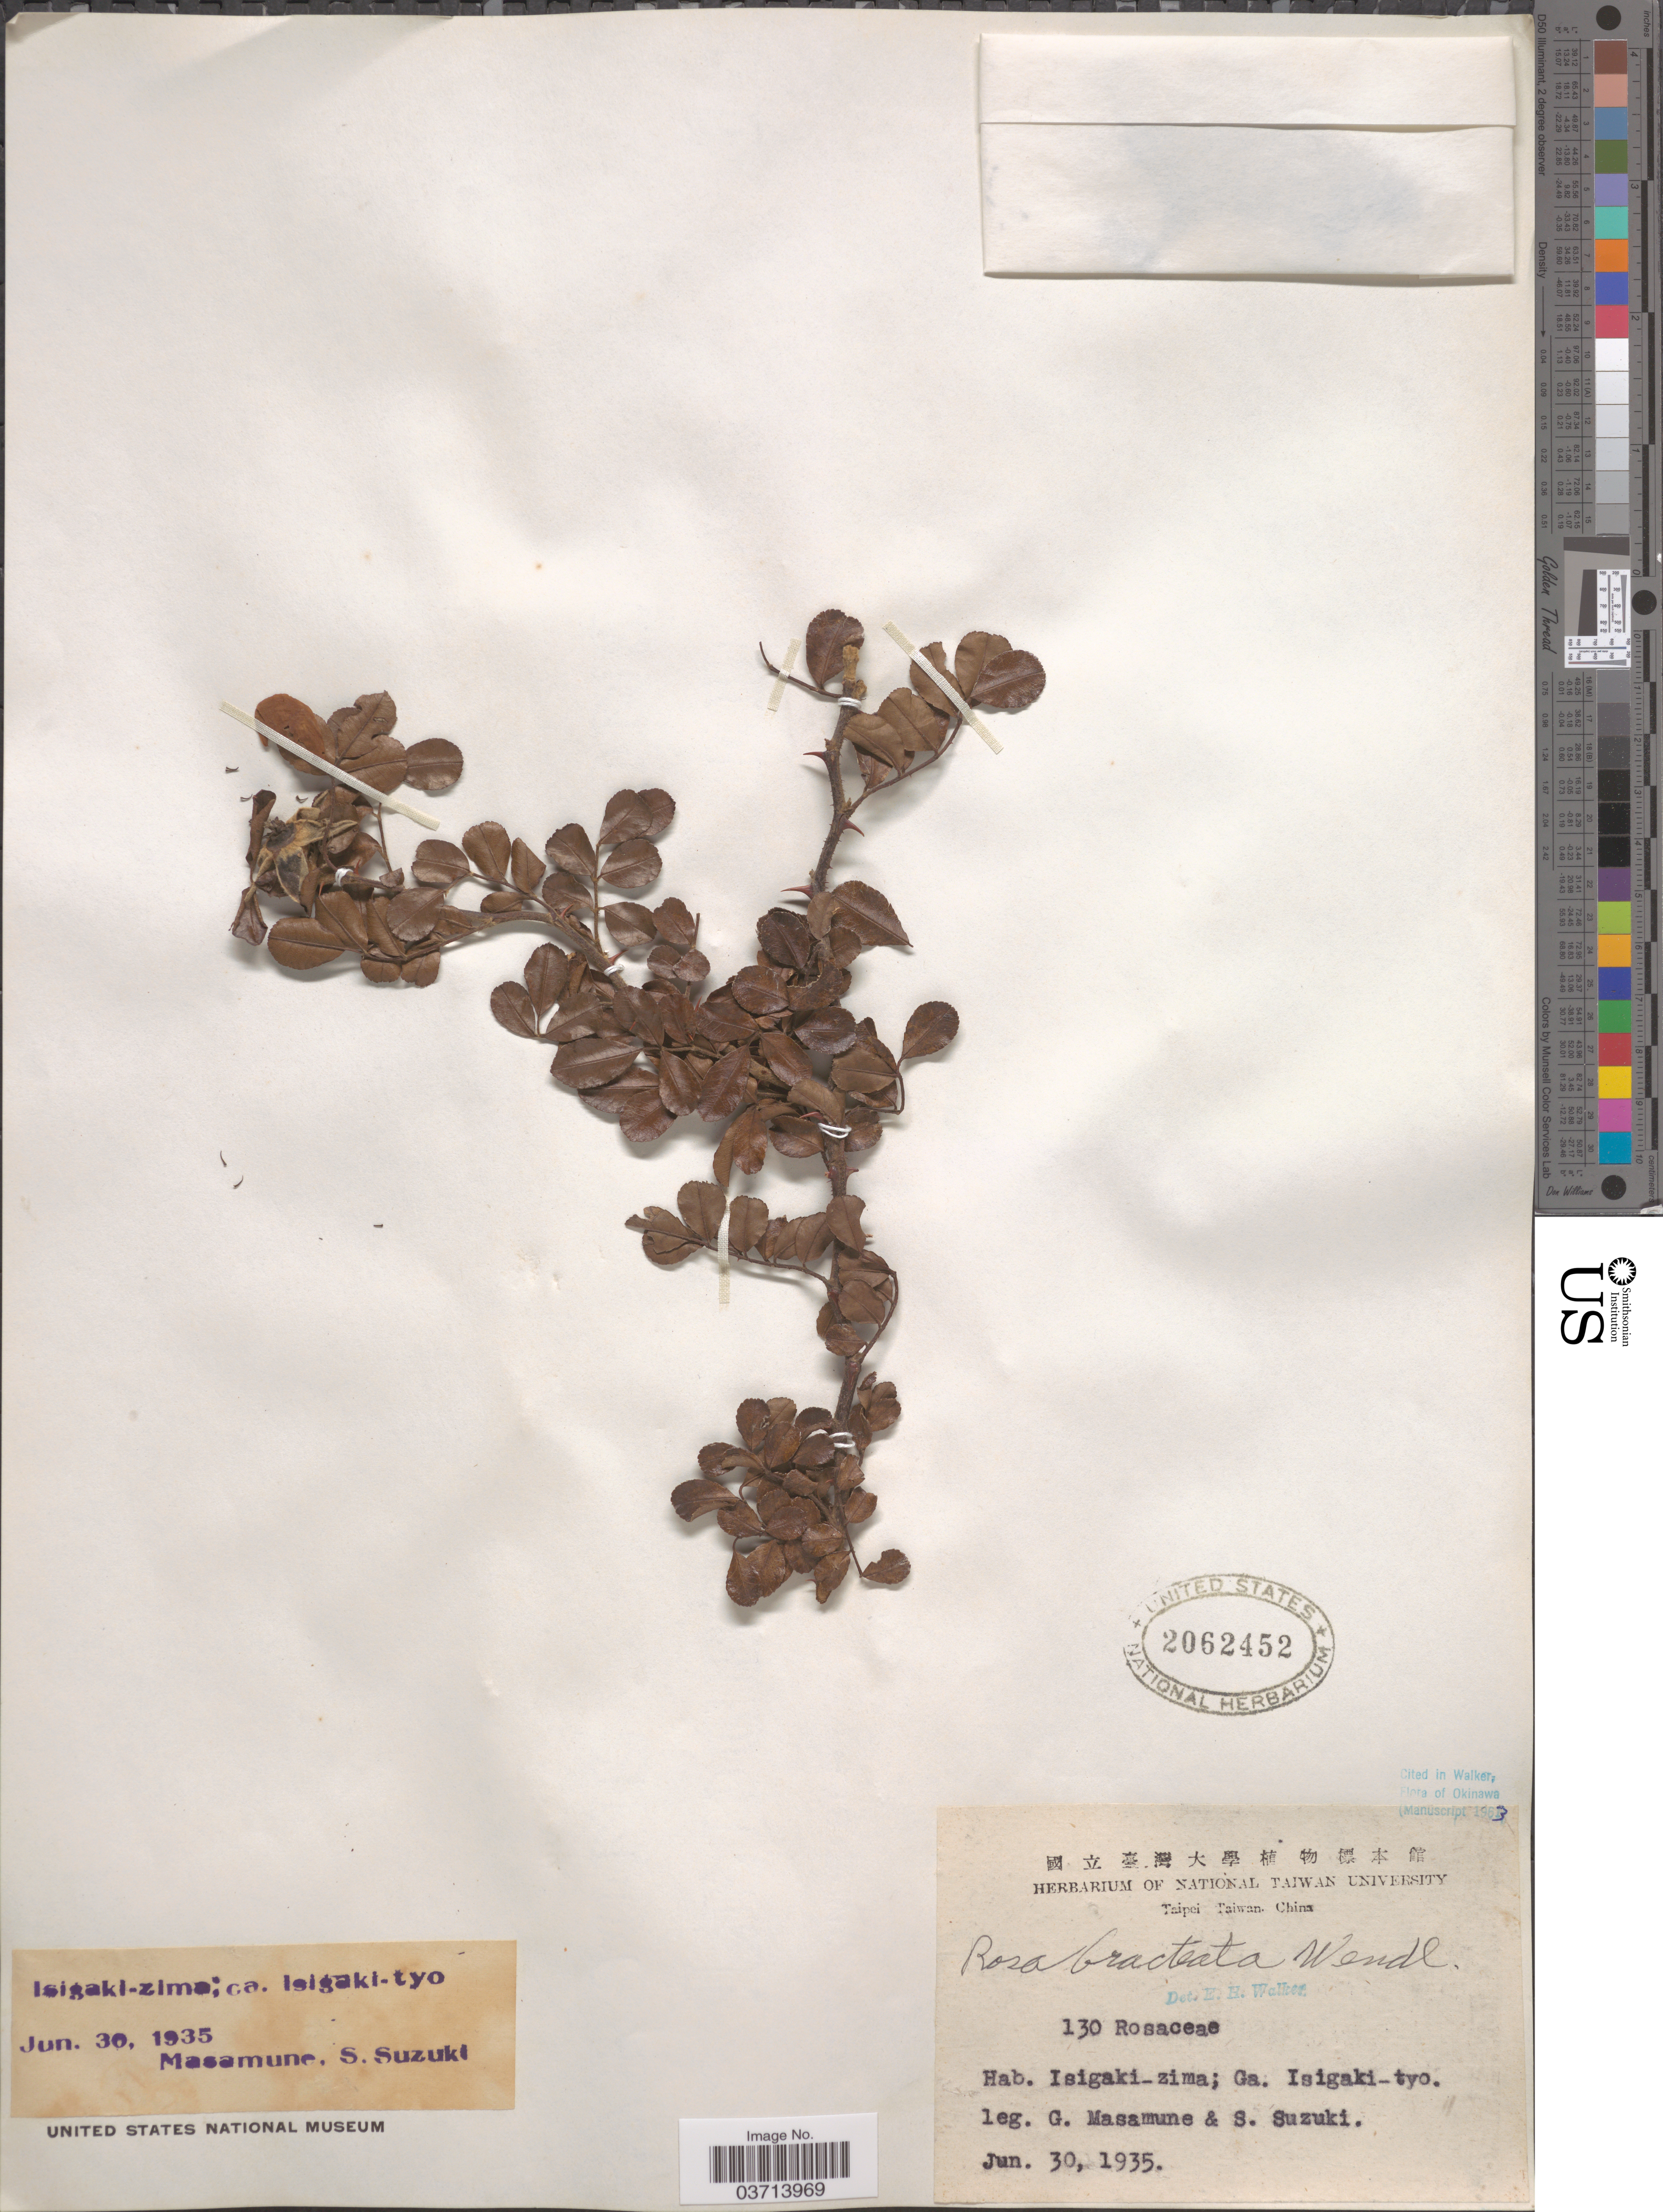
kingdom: Plantae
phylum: Tracheophyta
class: Magnoliopsida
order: Rosales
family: Rosaceae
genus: Rosa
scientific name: Rosa bracteata var. typica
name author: Lindl.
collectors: G. Masamune & S. Suzuki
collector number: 130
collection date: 1935-06-30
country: Japan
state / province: Okinawa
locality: Isigaki-zima; Ga. Isigaki-tyo.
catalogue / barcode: US 2062452